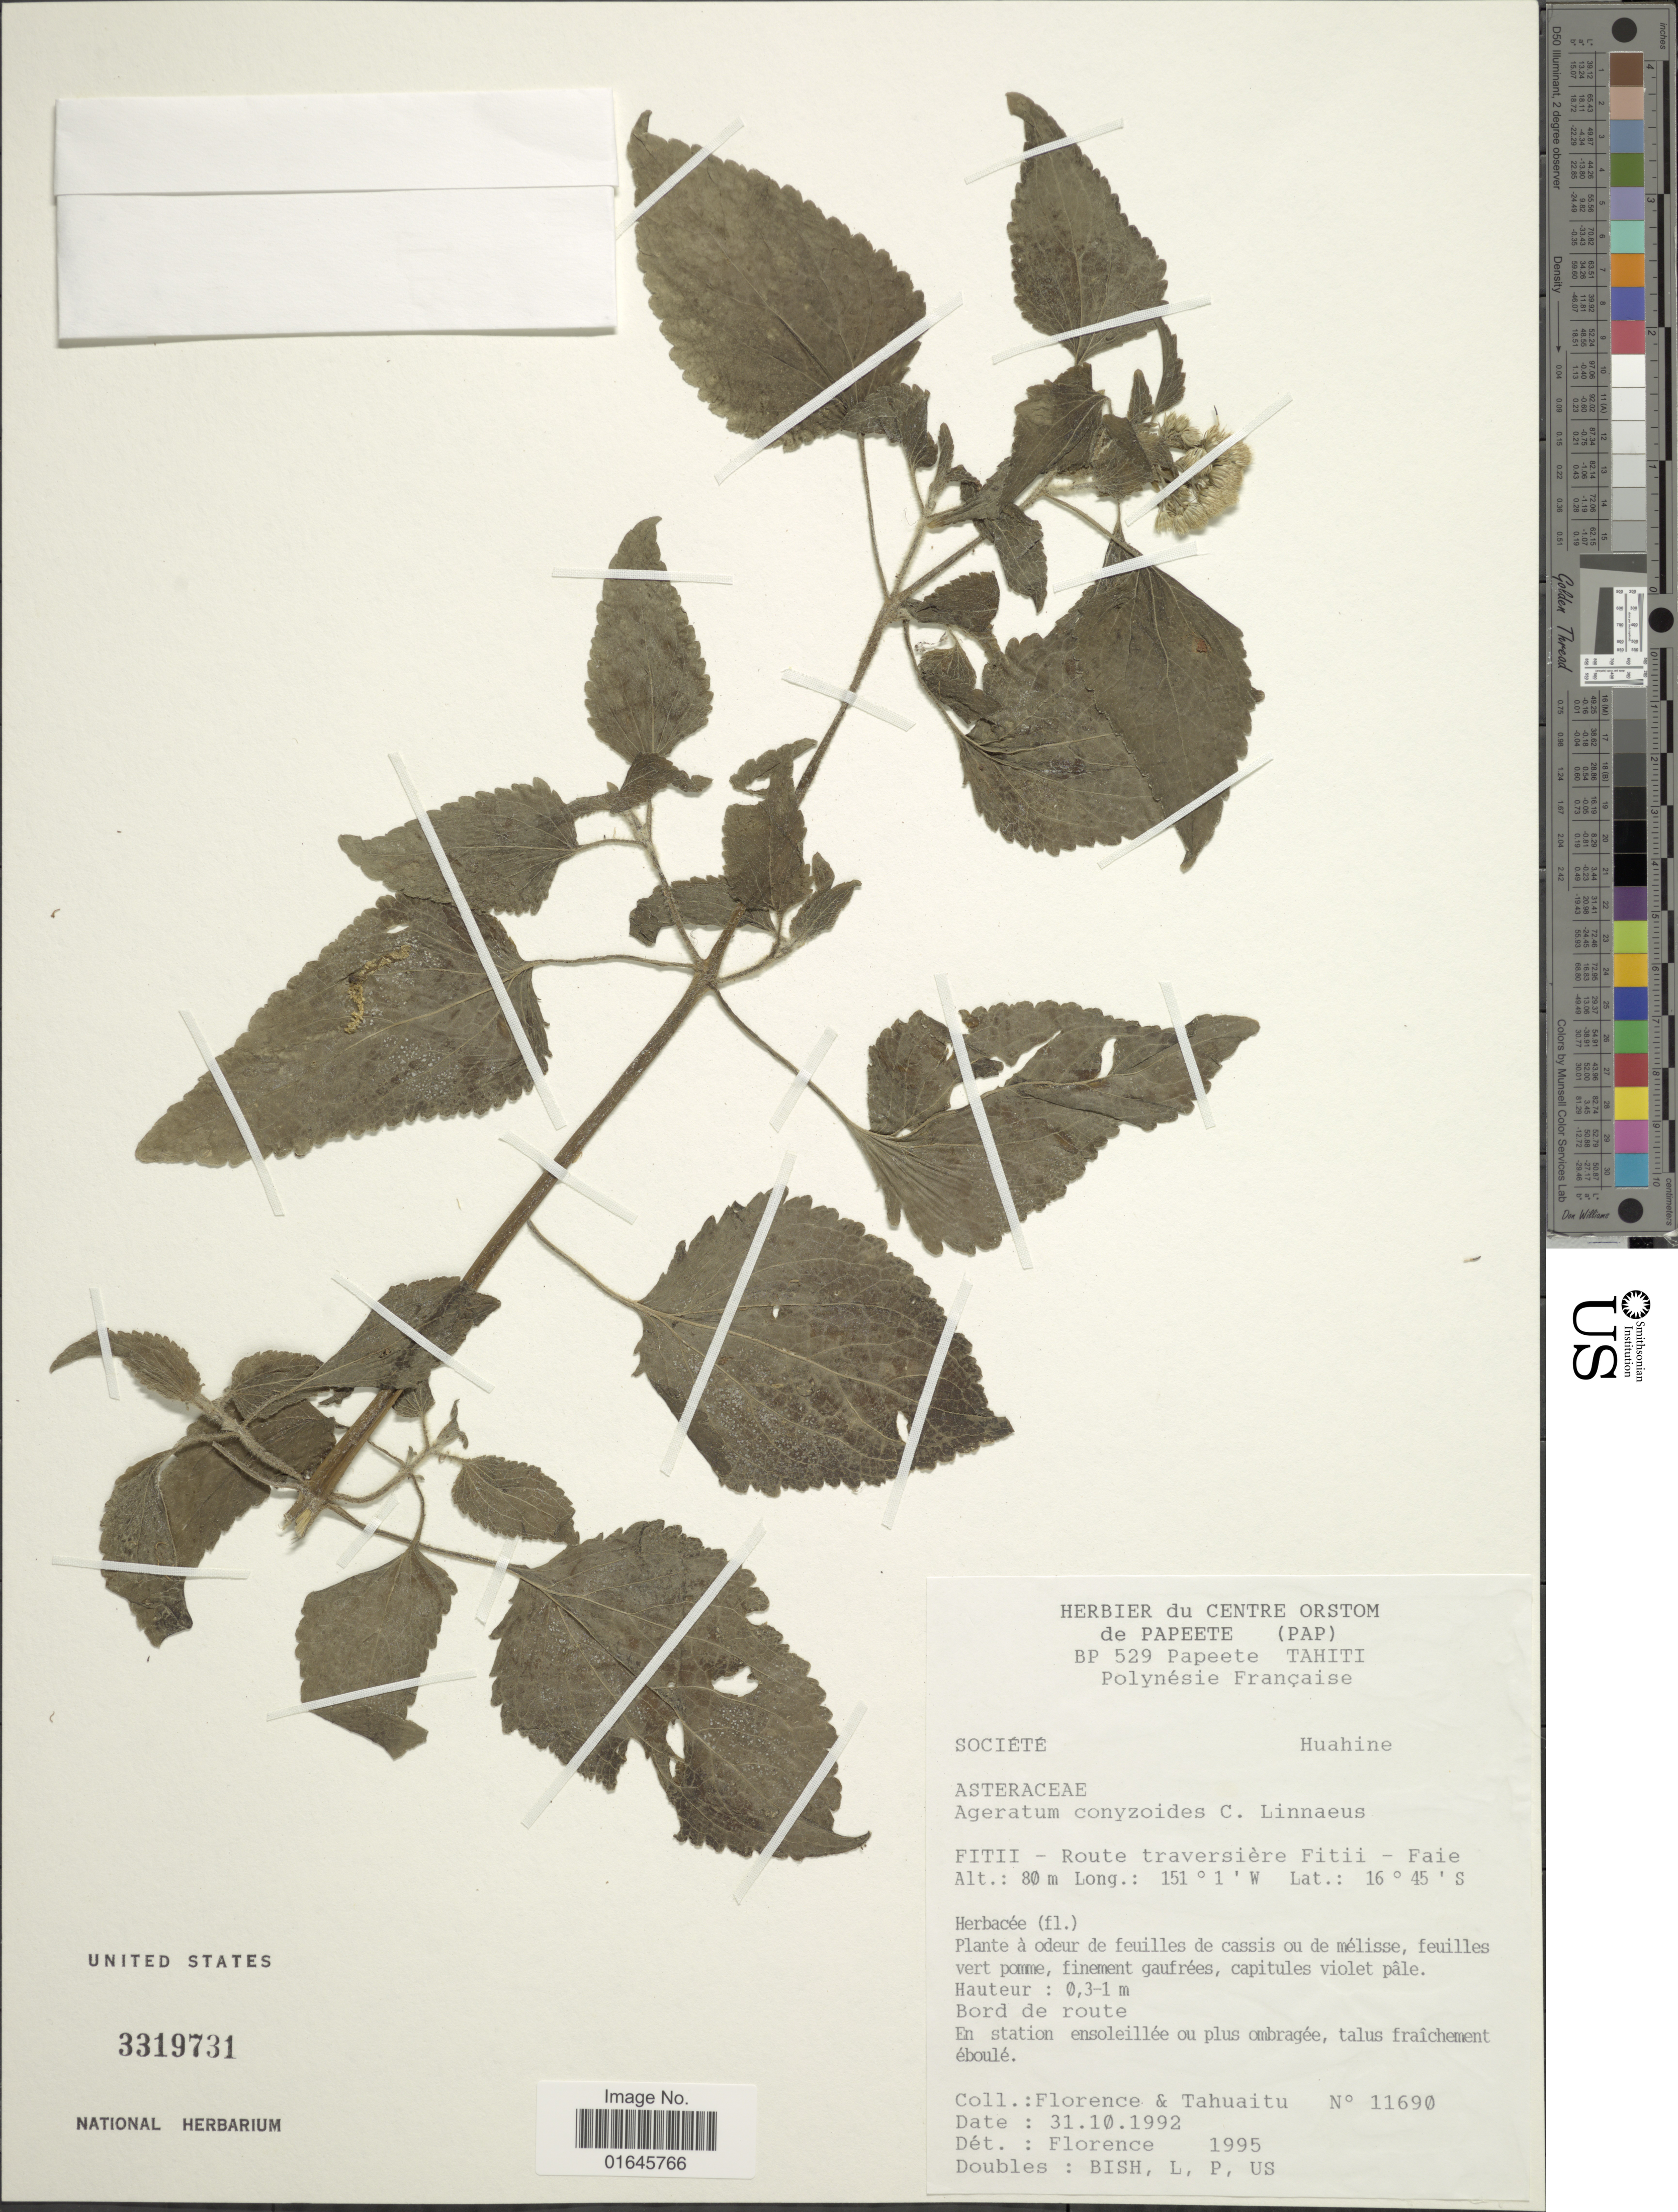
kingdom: Plantae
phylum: Tracheophyta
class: Magnoliopsida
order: Asterales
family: Asteraceae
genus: Ageratum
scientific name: Ageratum conyzoides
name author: L.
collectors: -. Florence & -. Tahuaitu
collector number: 11690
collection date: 1992-10-31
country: French Polynesia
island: Huahine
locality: Societe, Huahine, Fitii - Route traversiere Fitii - Faie, Bord de route, En station ensoleillee au plus ombragee, talus fraichement eboule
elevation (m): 80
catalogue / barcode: US 3319731